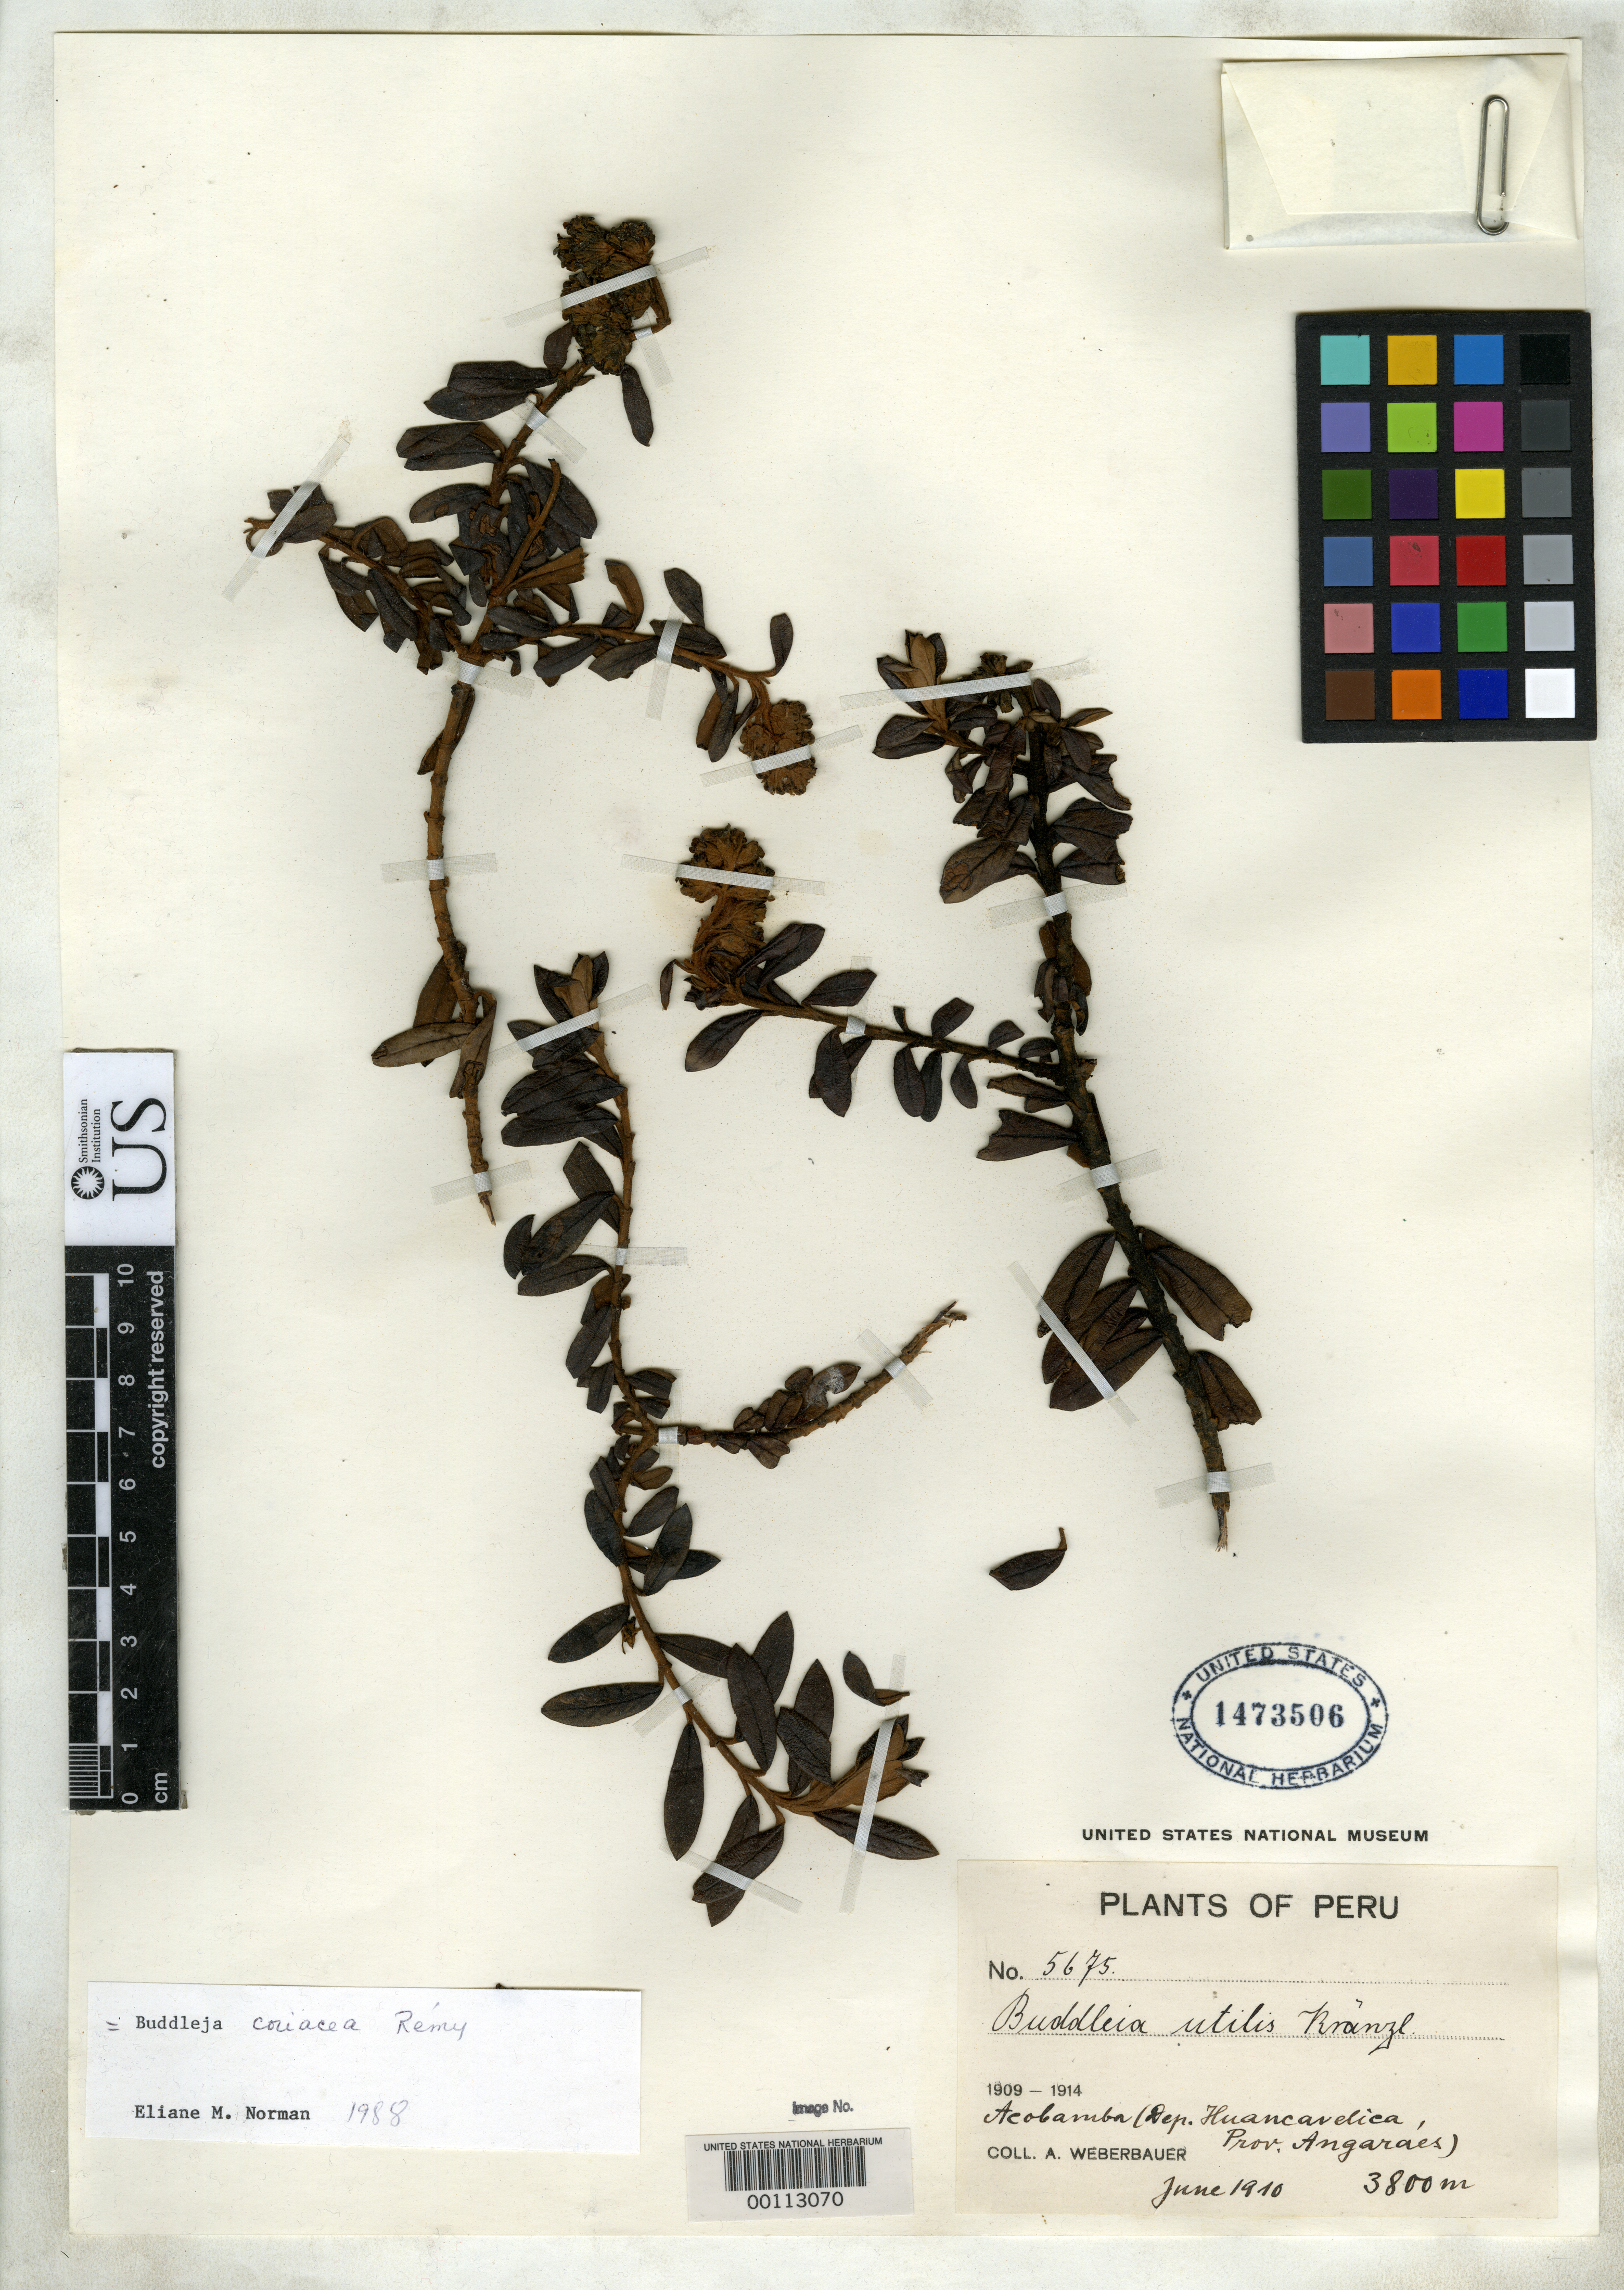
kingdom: Plantae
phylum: Tracheophyta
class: Magnoliopsida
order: Lamiales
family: Scrophulariaceae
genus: Buddleja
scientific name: Buddleja utilis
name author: Kraenzl.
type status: Isotype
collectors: A. Weberbauer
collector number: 5675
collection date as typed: Jun 1910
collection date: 1910-06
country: Peru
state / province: Huancavelica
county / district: Angaraes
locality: Acobamba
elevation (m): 3800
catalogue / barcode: US 1473506